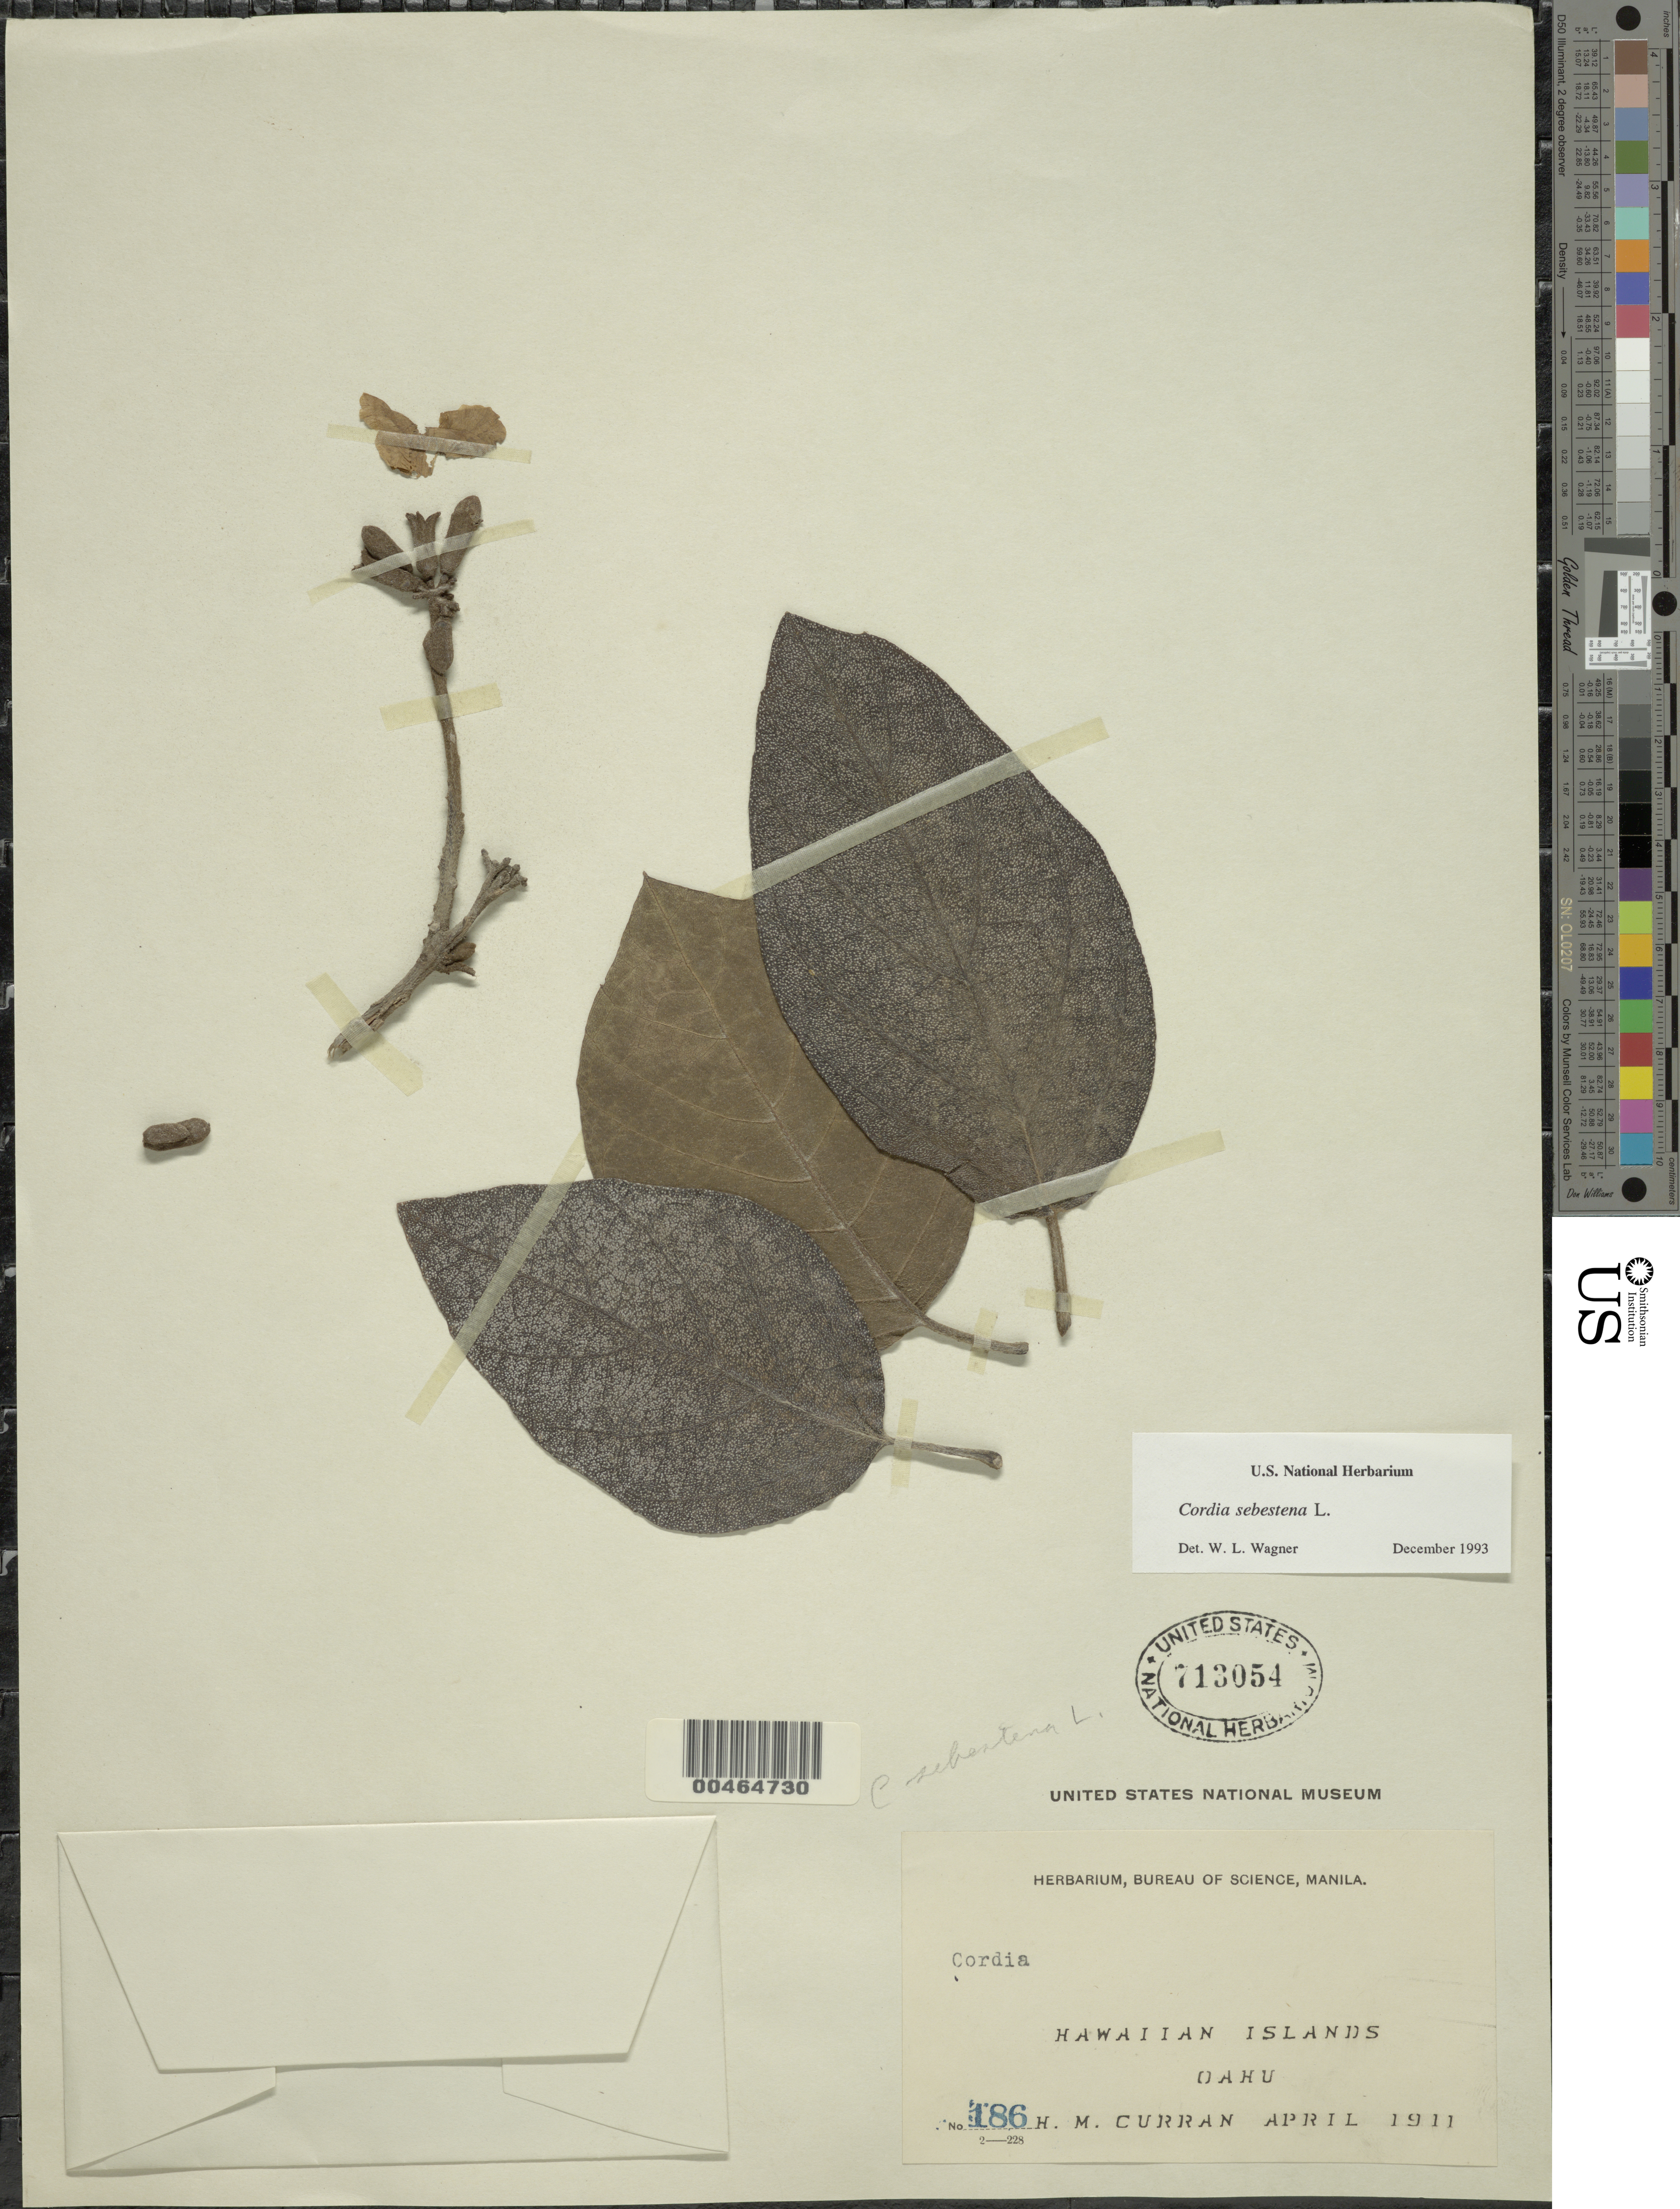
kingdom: Plantae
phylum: Tracheophyta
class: Magnoliopsida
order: Boraginales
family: Cordiaceae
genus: Cordia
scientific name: Cordia subcordata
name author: Lam.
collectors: H. M. Curran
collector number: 186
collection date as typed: Apr 1911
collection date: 1911-04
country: United States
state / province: Hawaii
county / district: Honolulu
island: Oahu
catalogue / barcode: US 713054